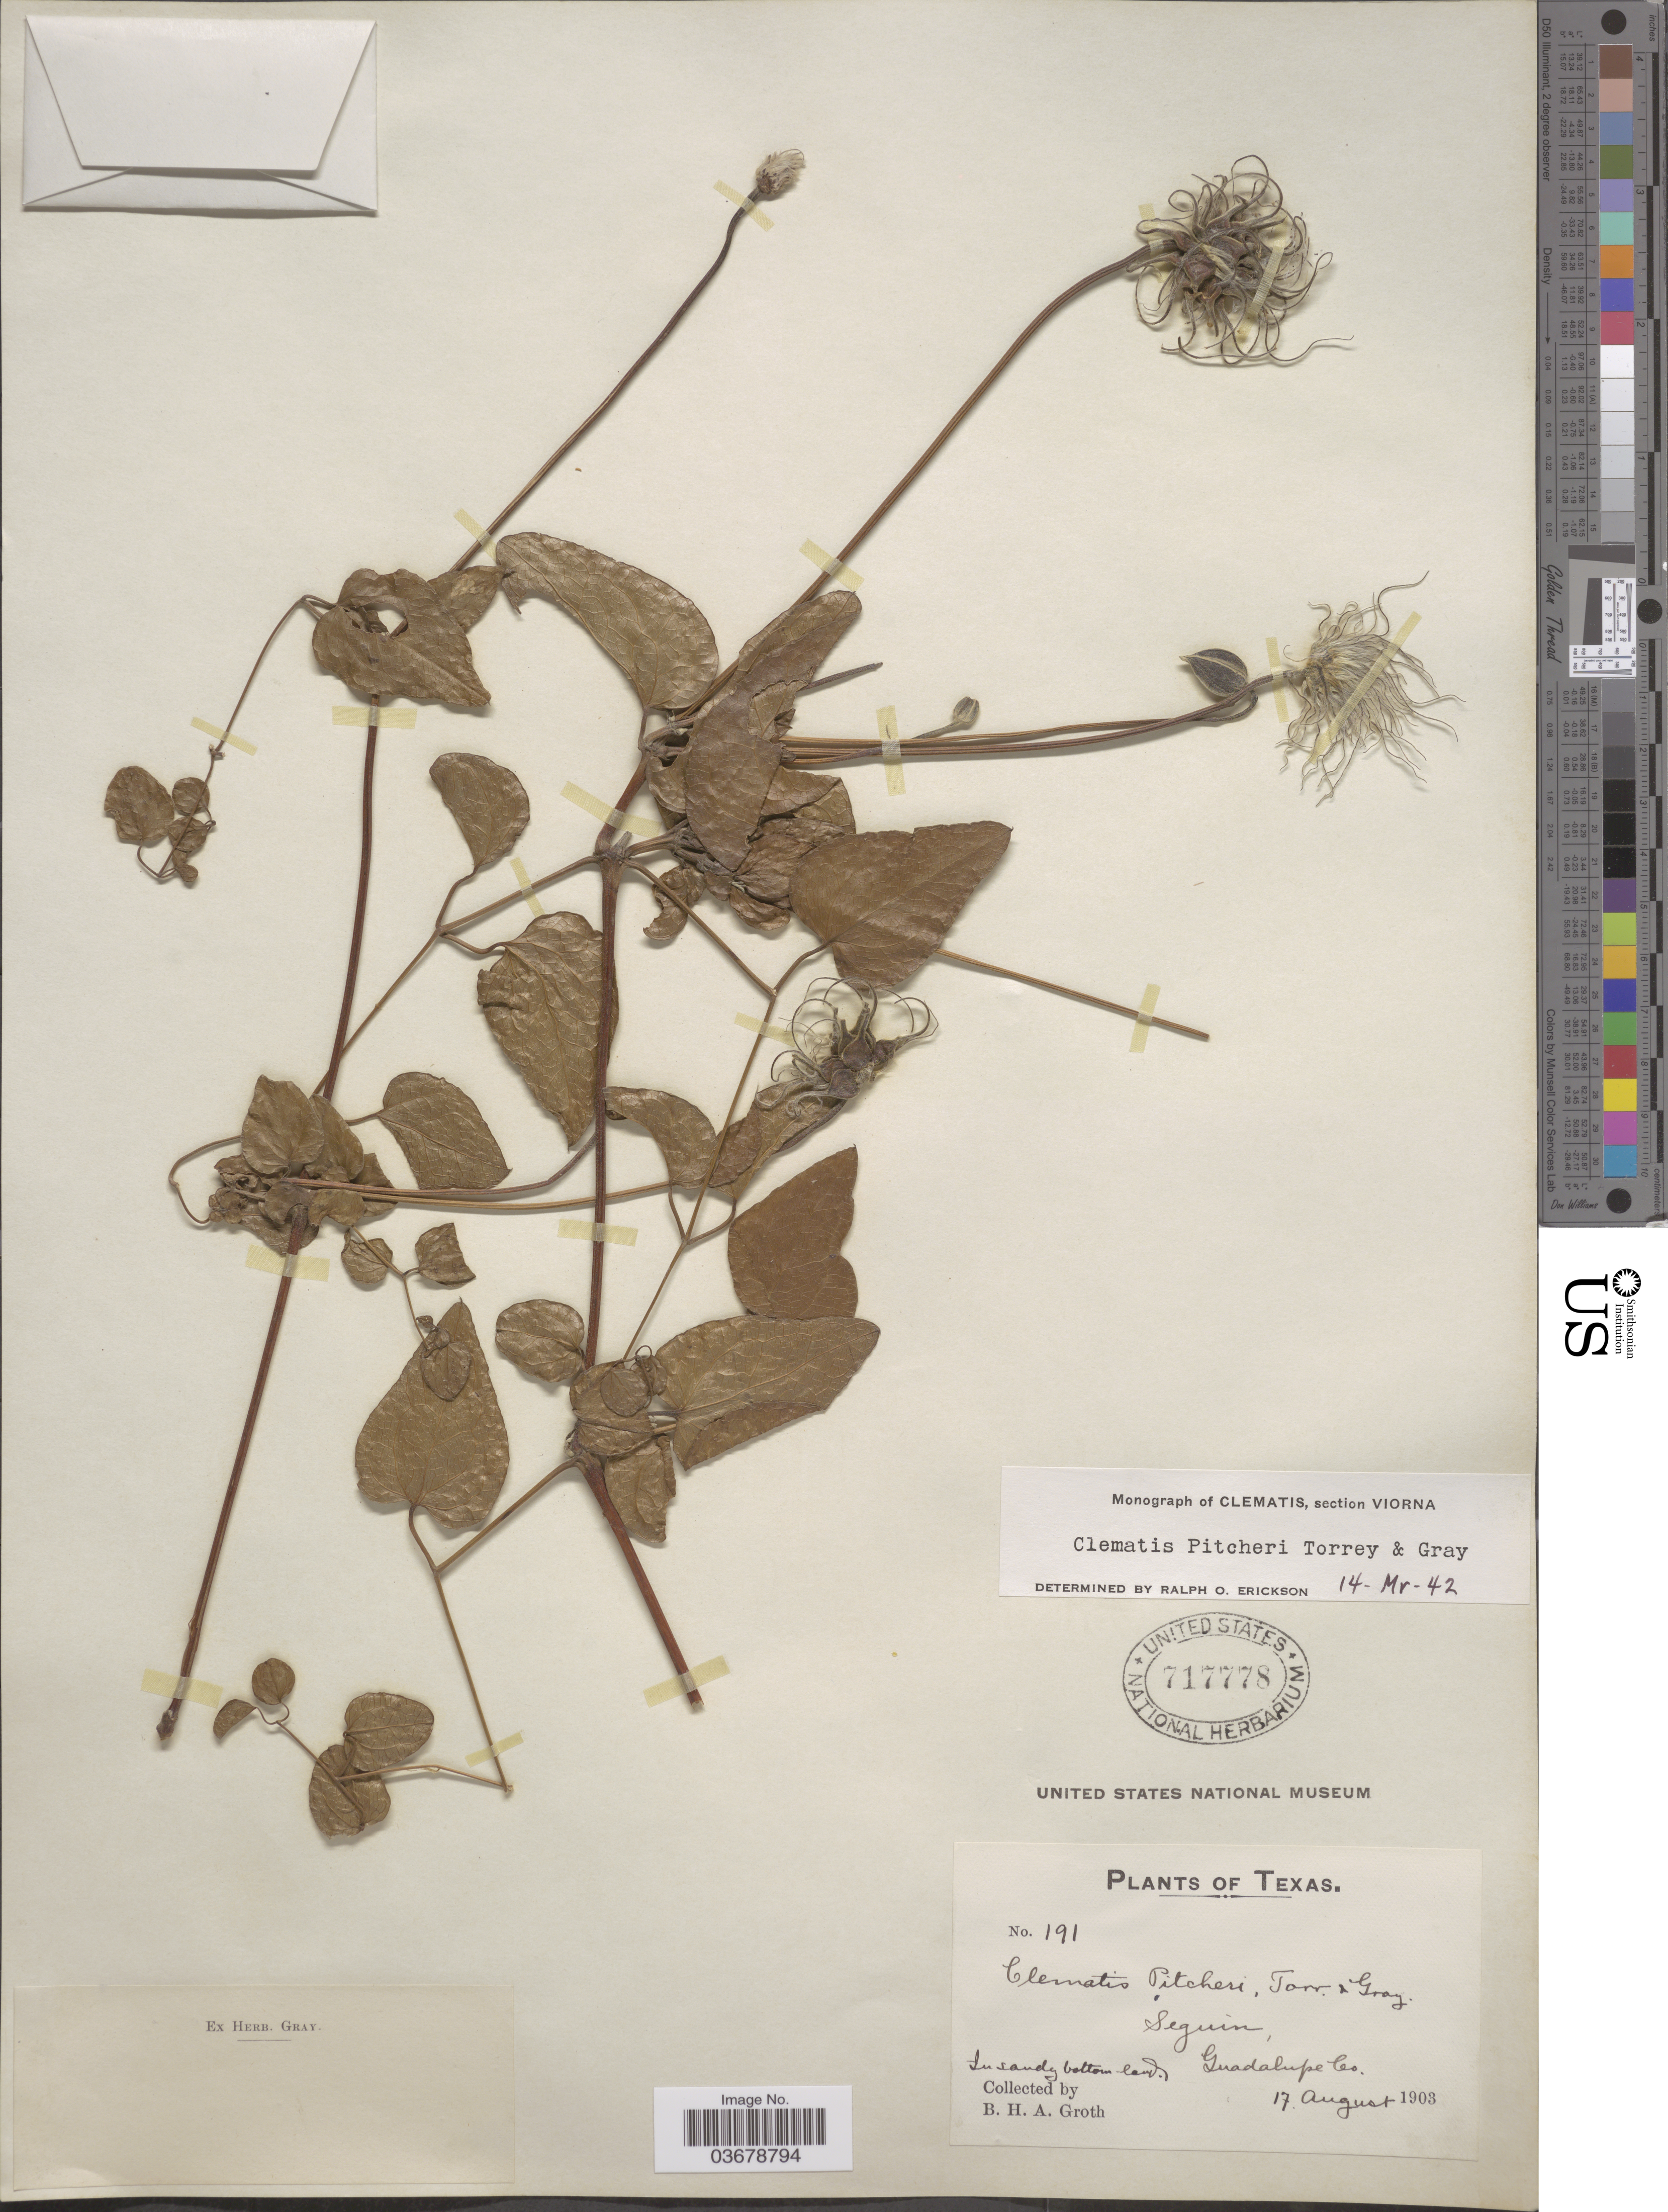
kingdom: Plantae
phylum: Tracheophyta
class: Magnoliopsida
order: Ranunculales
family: Ranunculaceae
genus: Clematis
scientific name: Clematis viorna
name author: L.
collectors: B. Groth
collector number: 191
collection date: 1903-08-17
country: United States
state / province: Texas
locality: Seguin, Guadalupe Co.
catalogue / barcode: US 717778